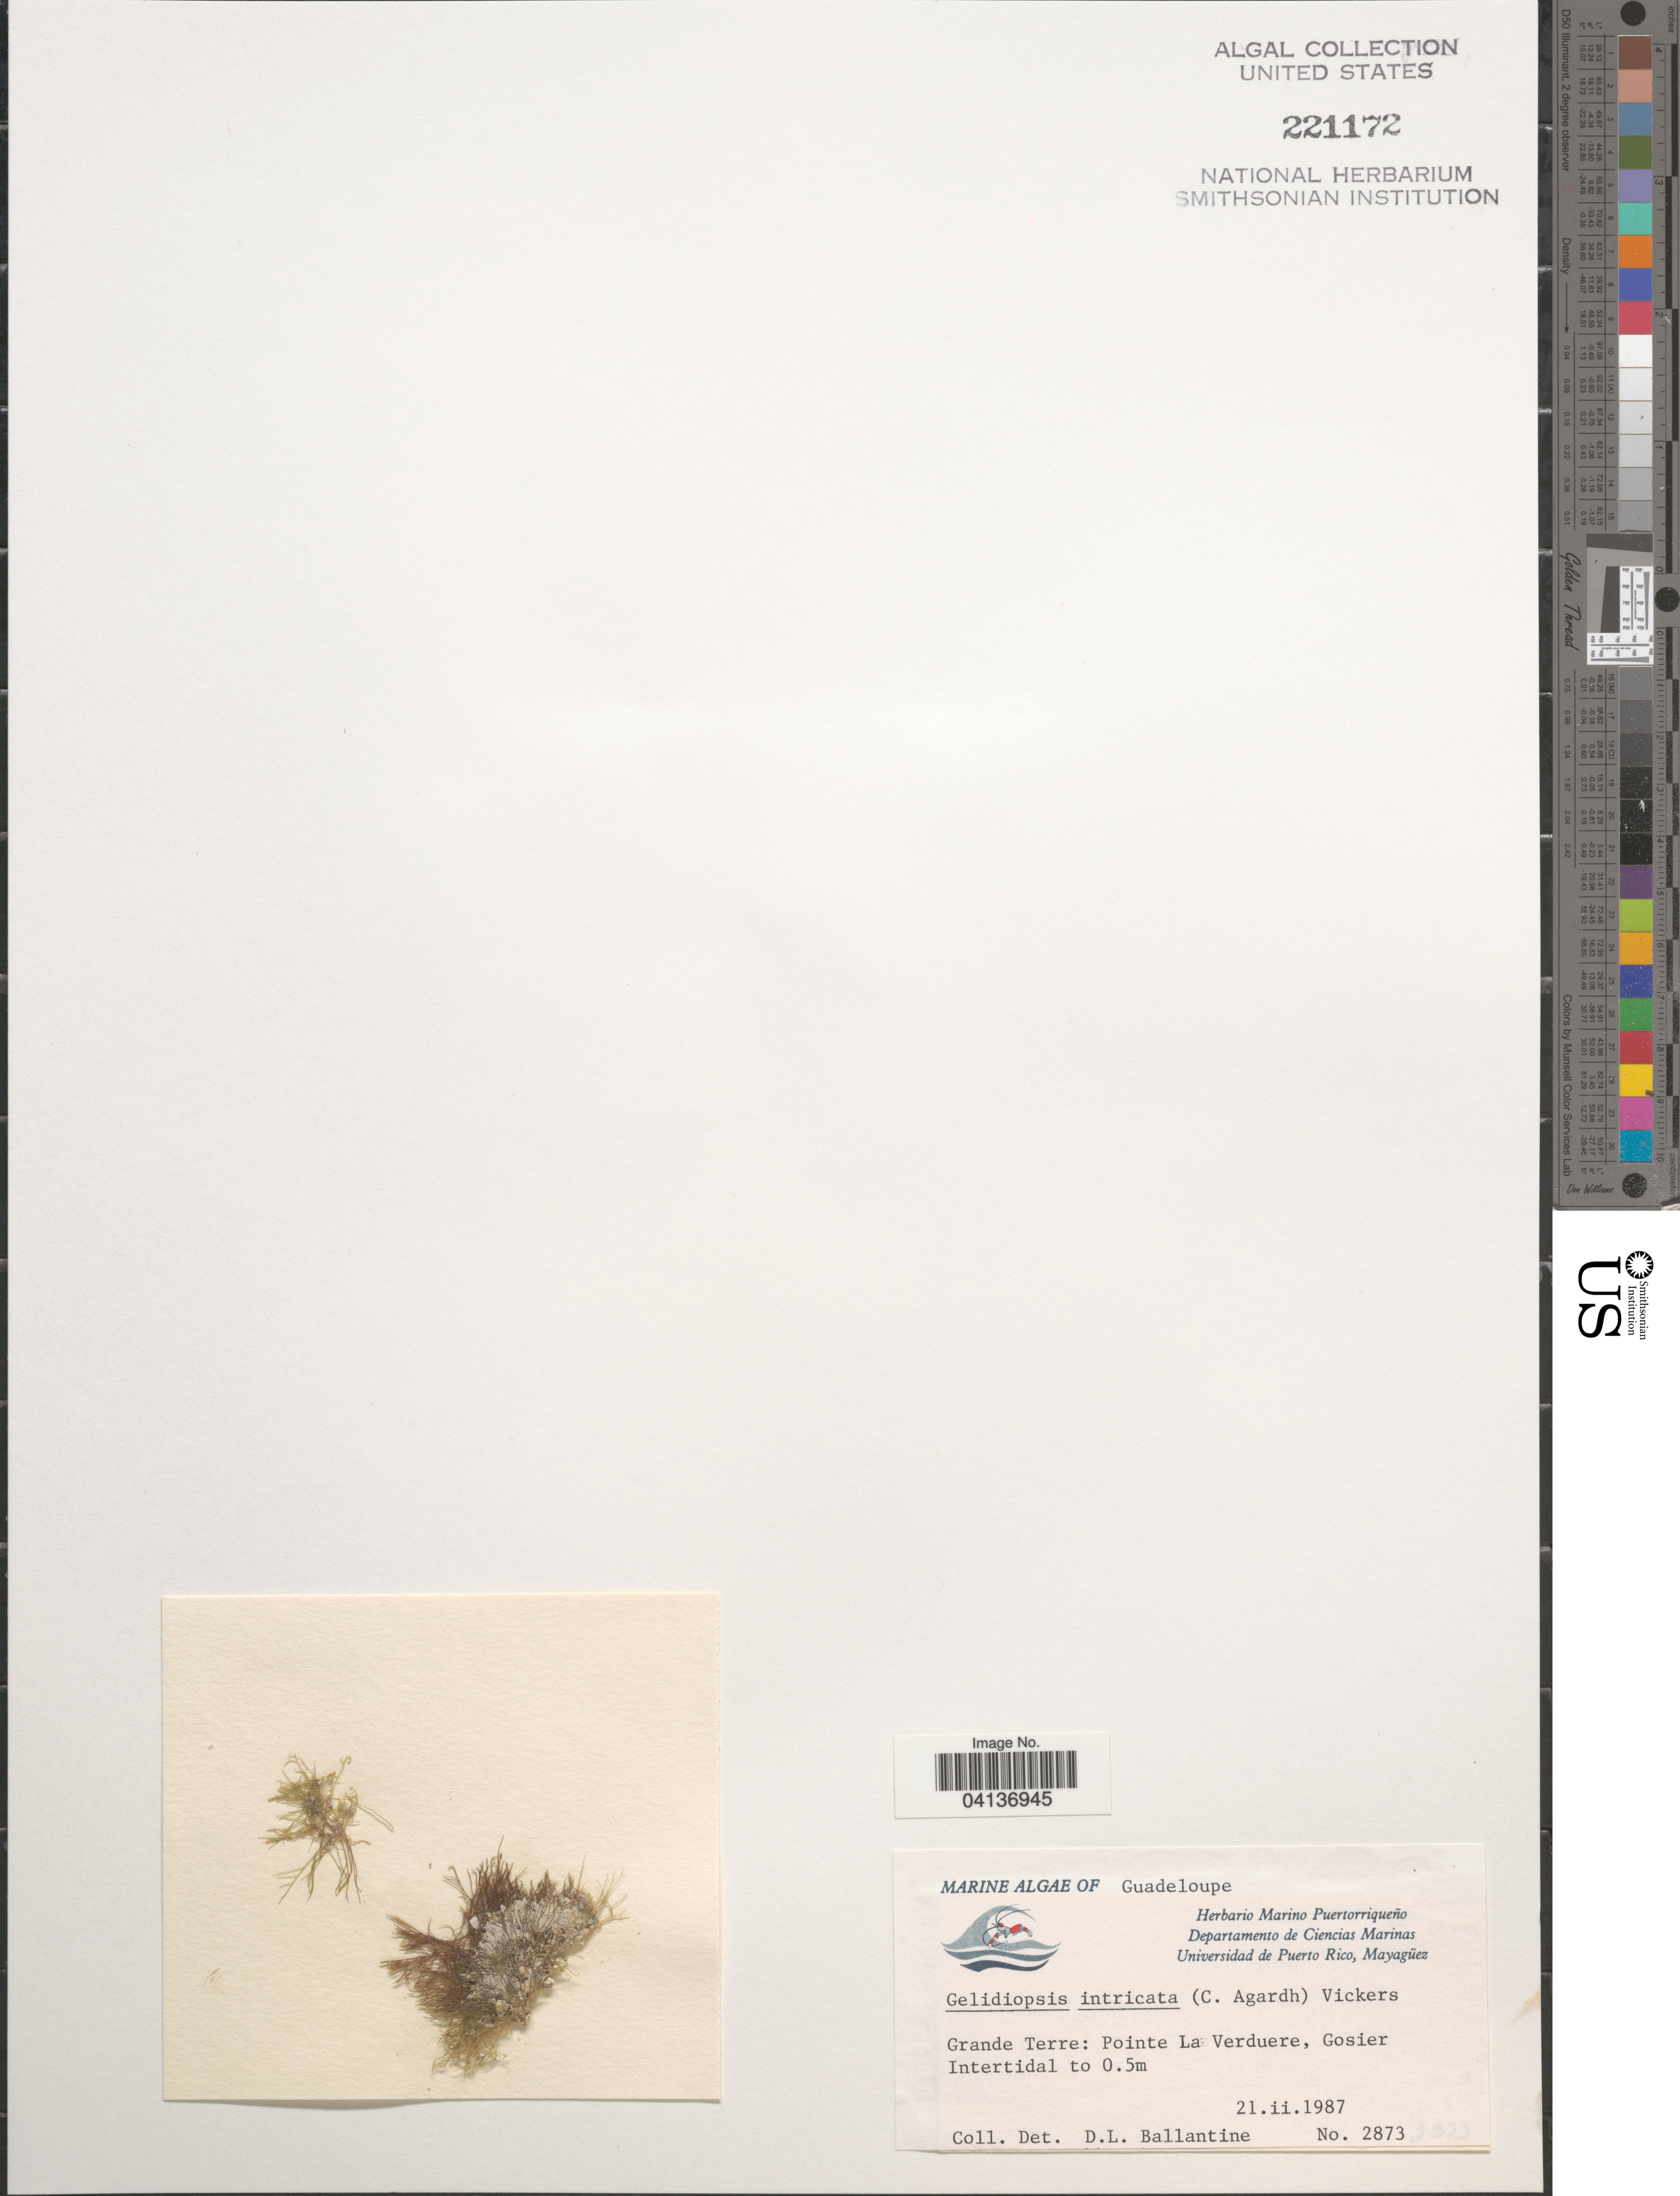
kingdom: Plantae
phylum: Rhodophyta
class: Florideophyceae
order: Rhodymeniales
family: Lomentariaceae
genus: Ceratodictyon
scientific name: Ceratodictyon intricatum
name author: (C. Agardh) R.E. Norris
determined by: Algae name updating Project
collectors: D.L. Ballantine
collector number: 2873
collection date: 1987-02-21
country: Guadeloupe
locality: Grande Terre: Pointe La Verduere, Gosier.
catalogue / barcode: US 221172